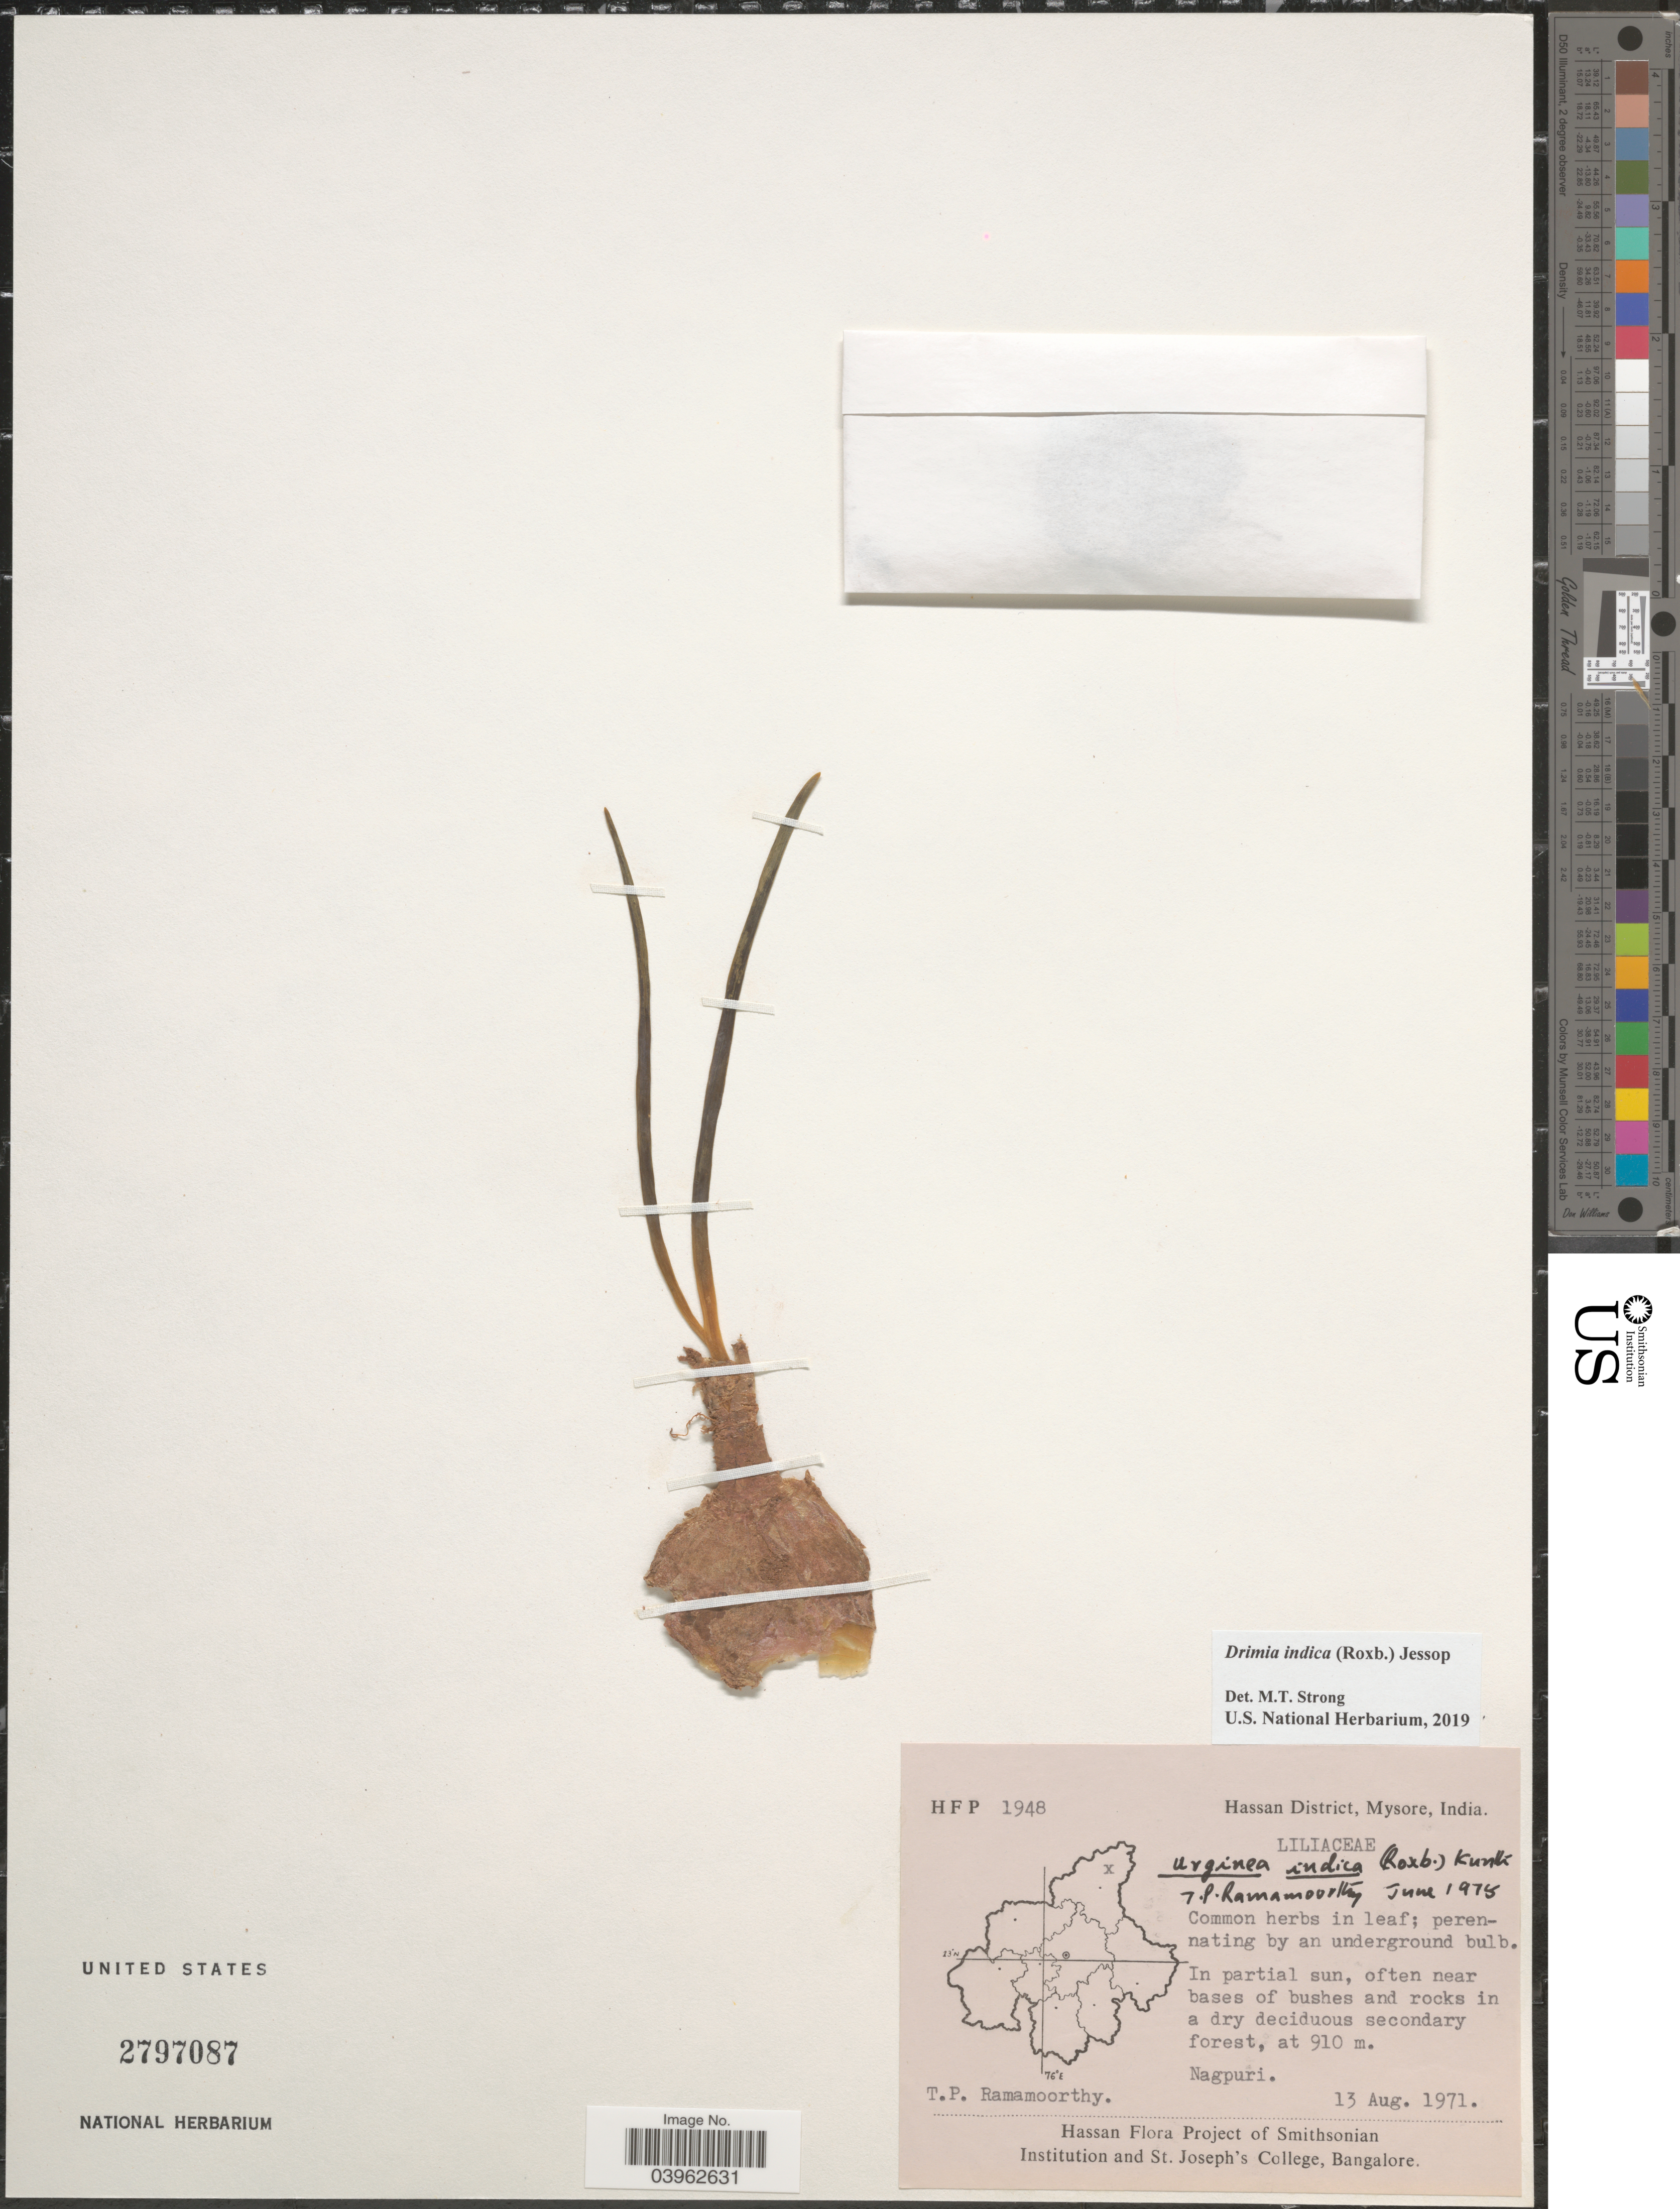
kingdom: Plantae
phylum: Tracheophyta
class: Liliopsida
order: Asparagales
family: Asparagaceae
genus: Drimia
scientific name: Drimia indica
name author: (Roxb.) Jessop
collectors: T. P. Ramamoorthy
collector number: HFP1948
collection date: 1971-08-13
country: India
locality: Hassan District, Mysore. In partial sun, often near bases of bushes and rocks in a dry deciduous secondary forest. Nagpuri.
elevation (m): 910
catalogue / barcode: US 2797087